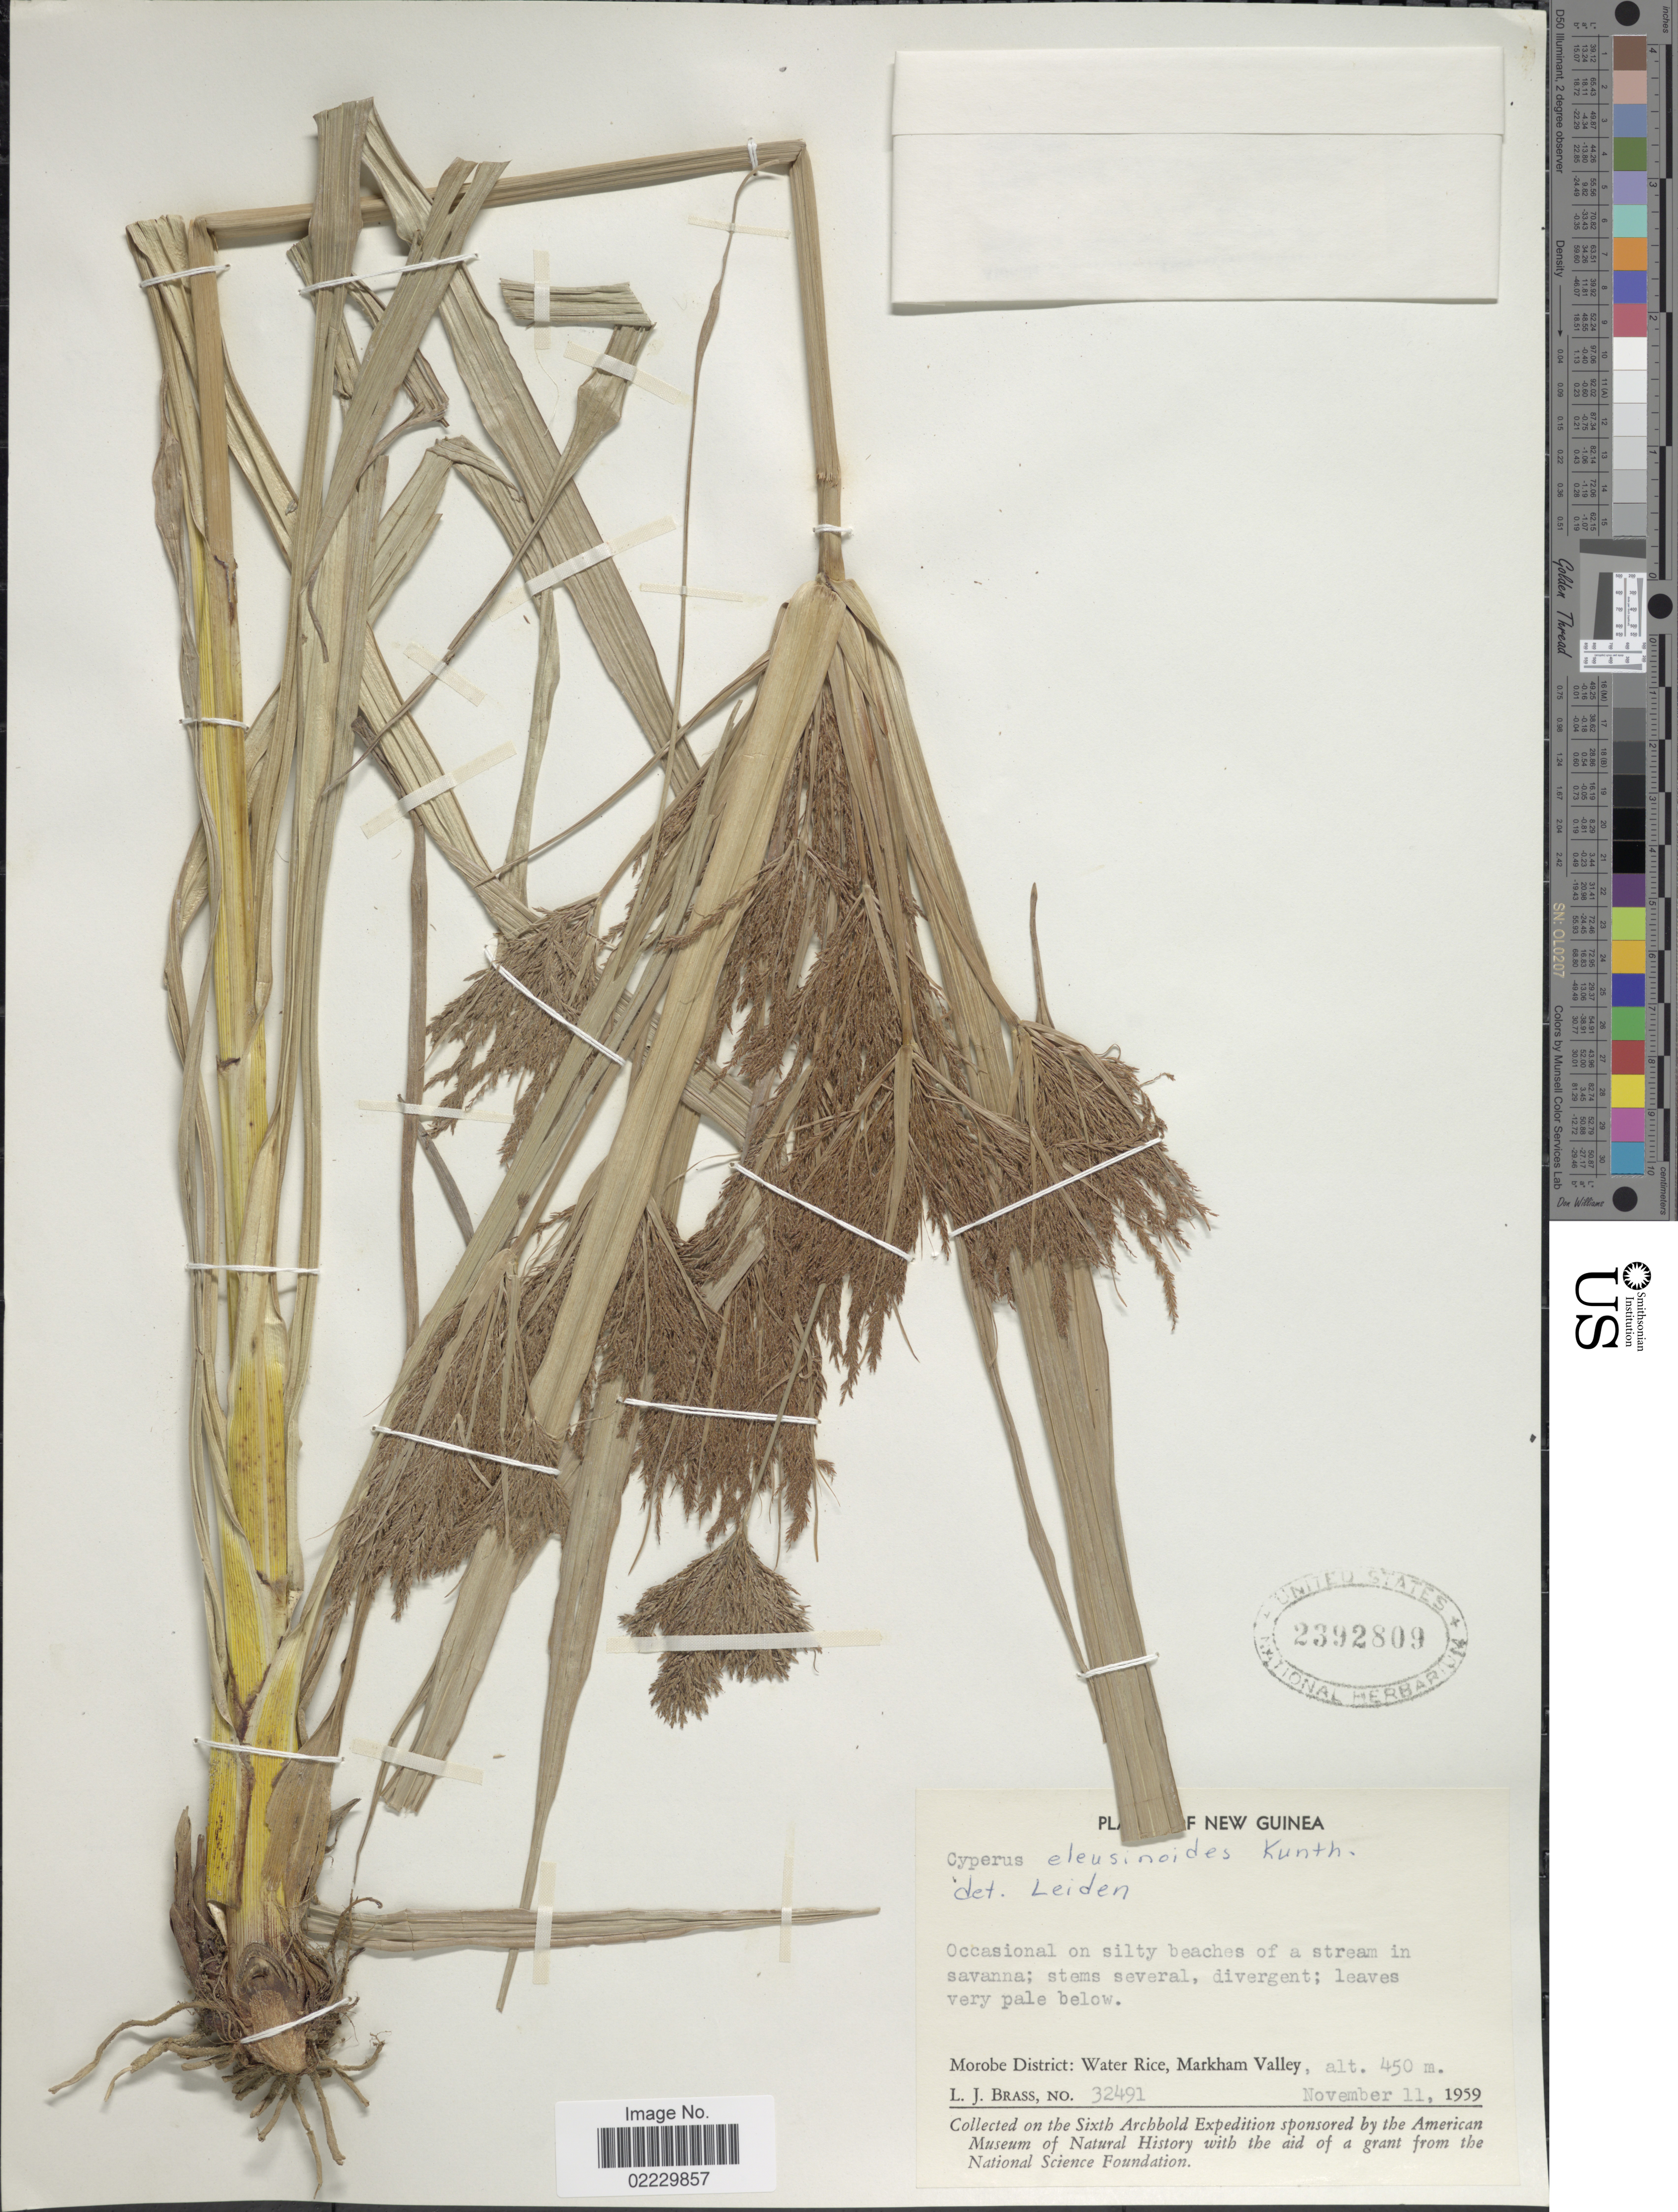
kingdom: Plantae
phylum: Tracheophyta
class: Liliopsida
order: Poales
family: Cyperaceae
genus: Cyperus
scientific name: Cyperus nutans subsp. eleusinoides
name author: (Kunth) T. Koyama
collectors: L. J. Brass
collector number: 32491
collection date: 1959-11-11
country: Papua New Guinea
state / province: Morobe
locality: New Guinea. Morobe District: Water Rice, Markham Valley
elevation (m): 450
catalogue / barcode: US 2392809